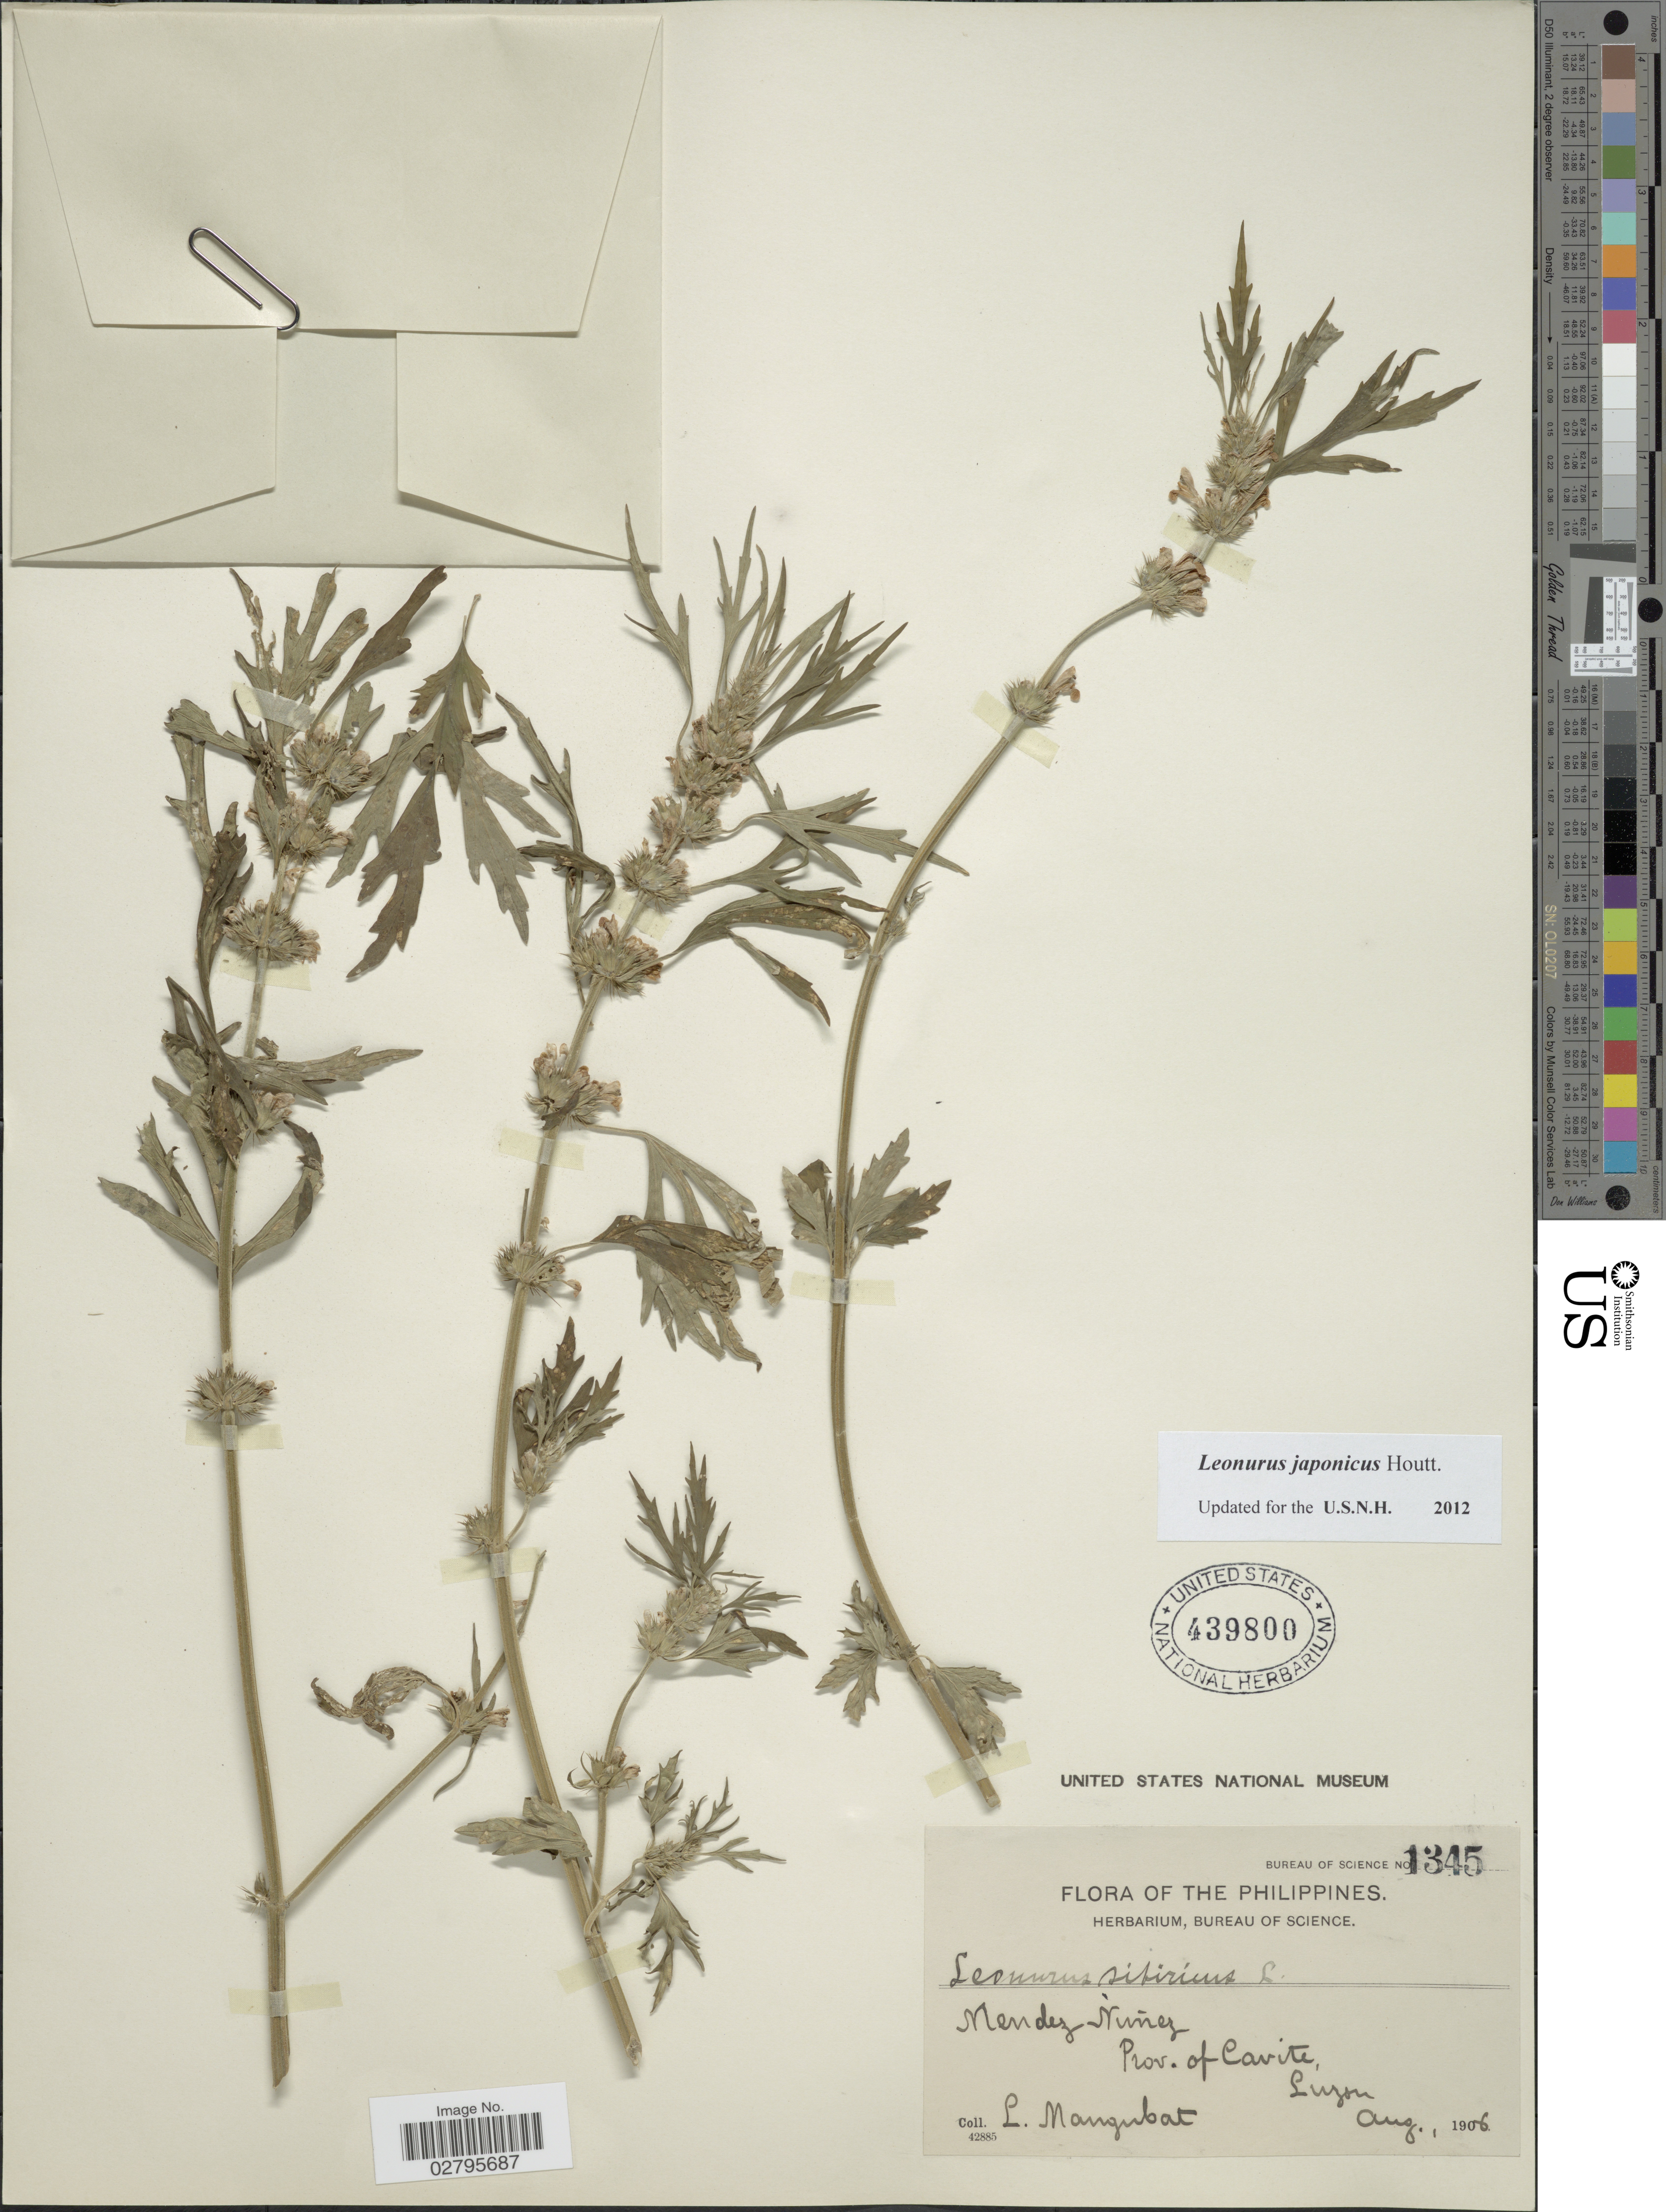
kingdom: Plantae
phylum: Tracheophyta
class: Magnoliopsida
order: Lamiales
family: Lamiaceae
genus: Leonurus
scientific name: Leonurus japonicus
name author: Houtt.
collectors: L. Mangubat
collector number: Bureau of Science 1345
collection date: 1906-08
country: Philippines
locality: Mendez Niñez, Prov. of Cavite, Luzon.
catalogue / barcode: US 439800